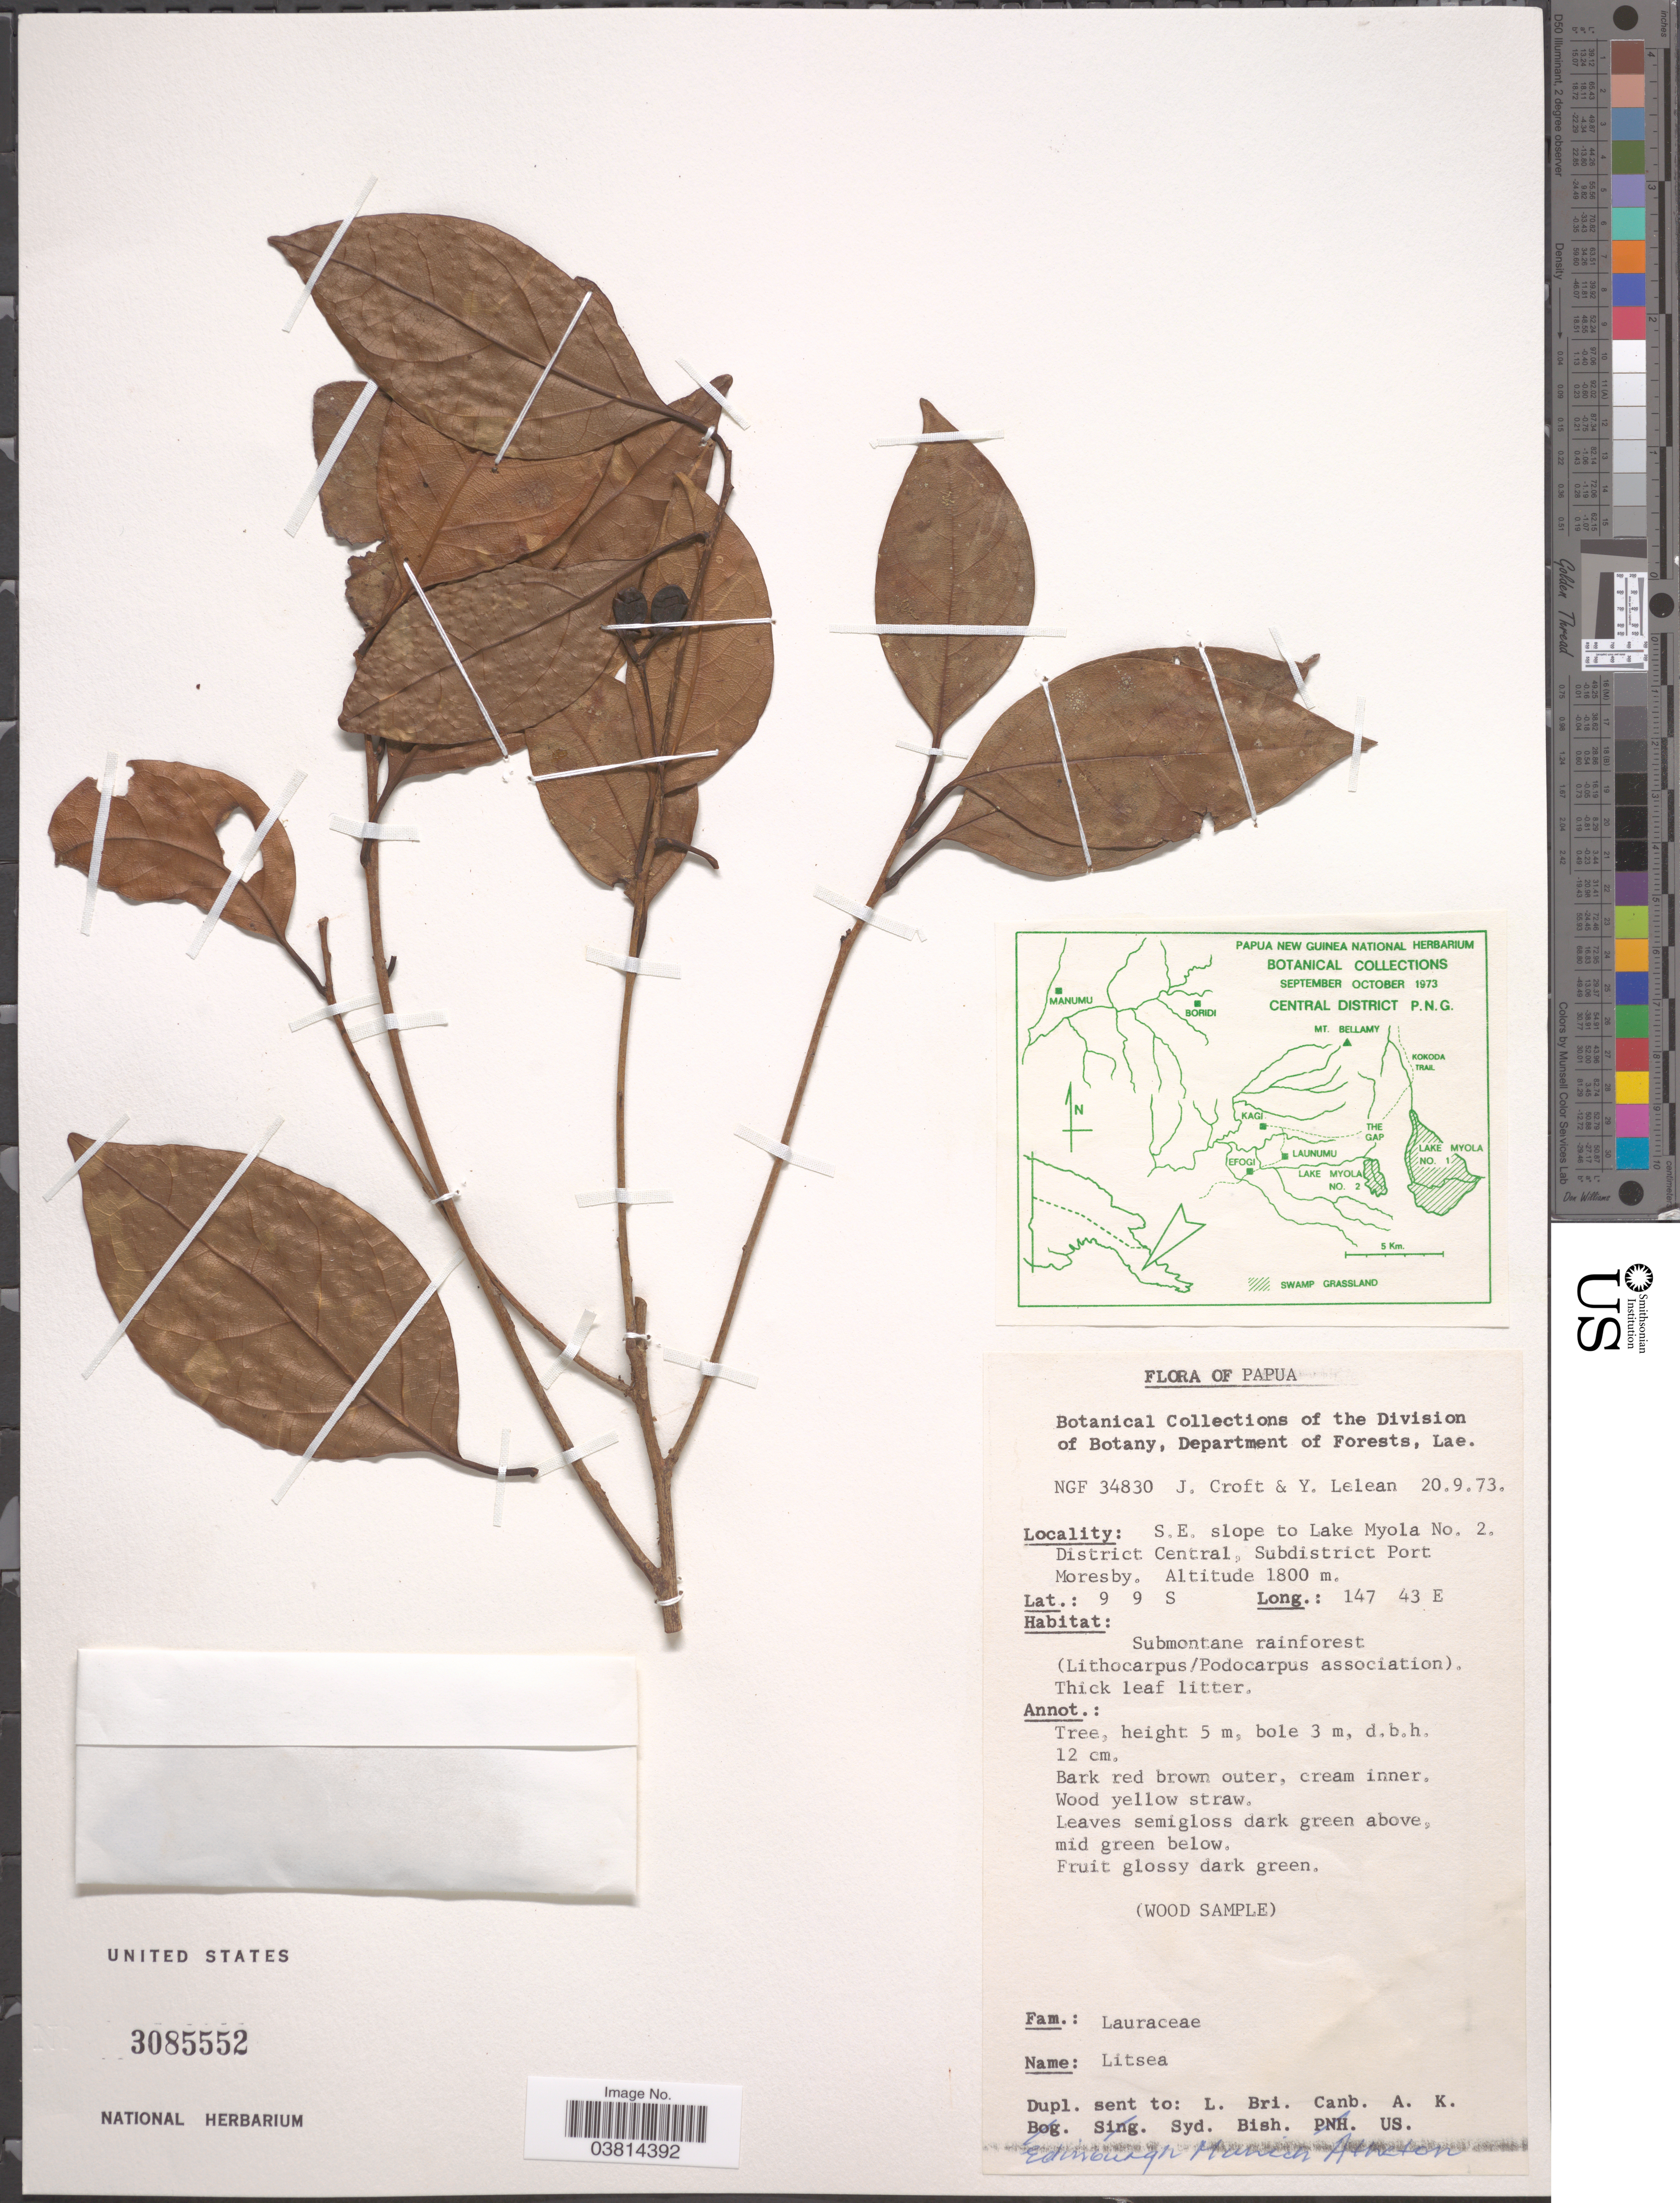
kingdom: Plantae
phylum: Tracheophyta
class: Magnoliopsida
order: Laurales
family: Lauraceae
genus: Litsea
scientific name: Litsea sp.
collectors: J. Croft & Y. Lelean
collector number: NGF34830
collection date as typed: Transcribed d/m/y: 20/9/73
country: Papua New Guinea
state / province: Central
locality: Papua. S.E. slope to Lake Myola No.2 District Central, Subdisttrict Port Moresby.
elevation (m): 1800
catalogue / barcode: US 3085552